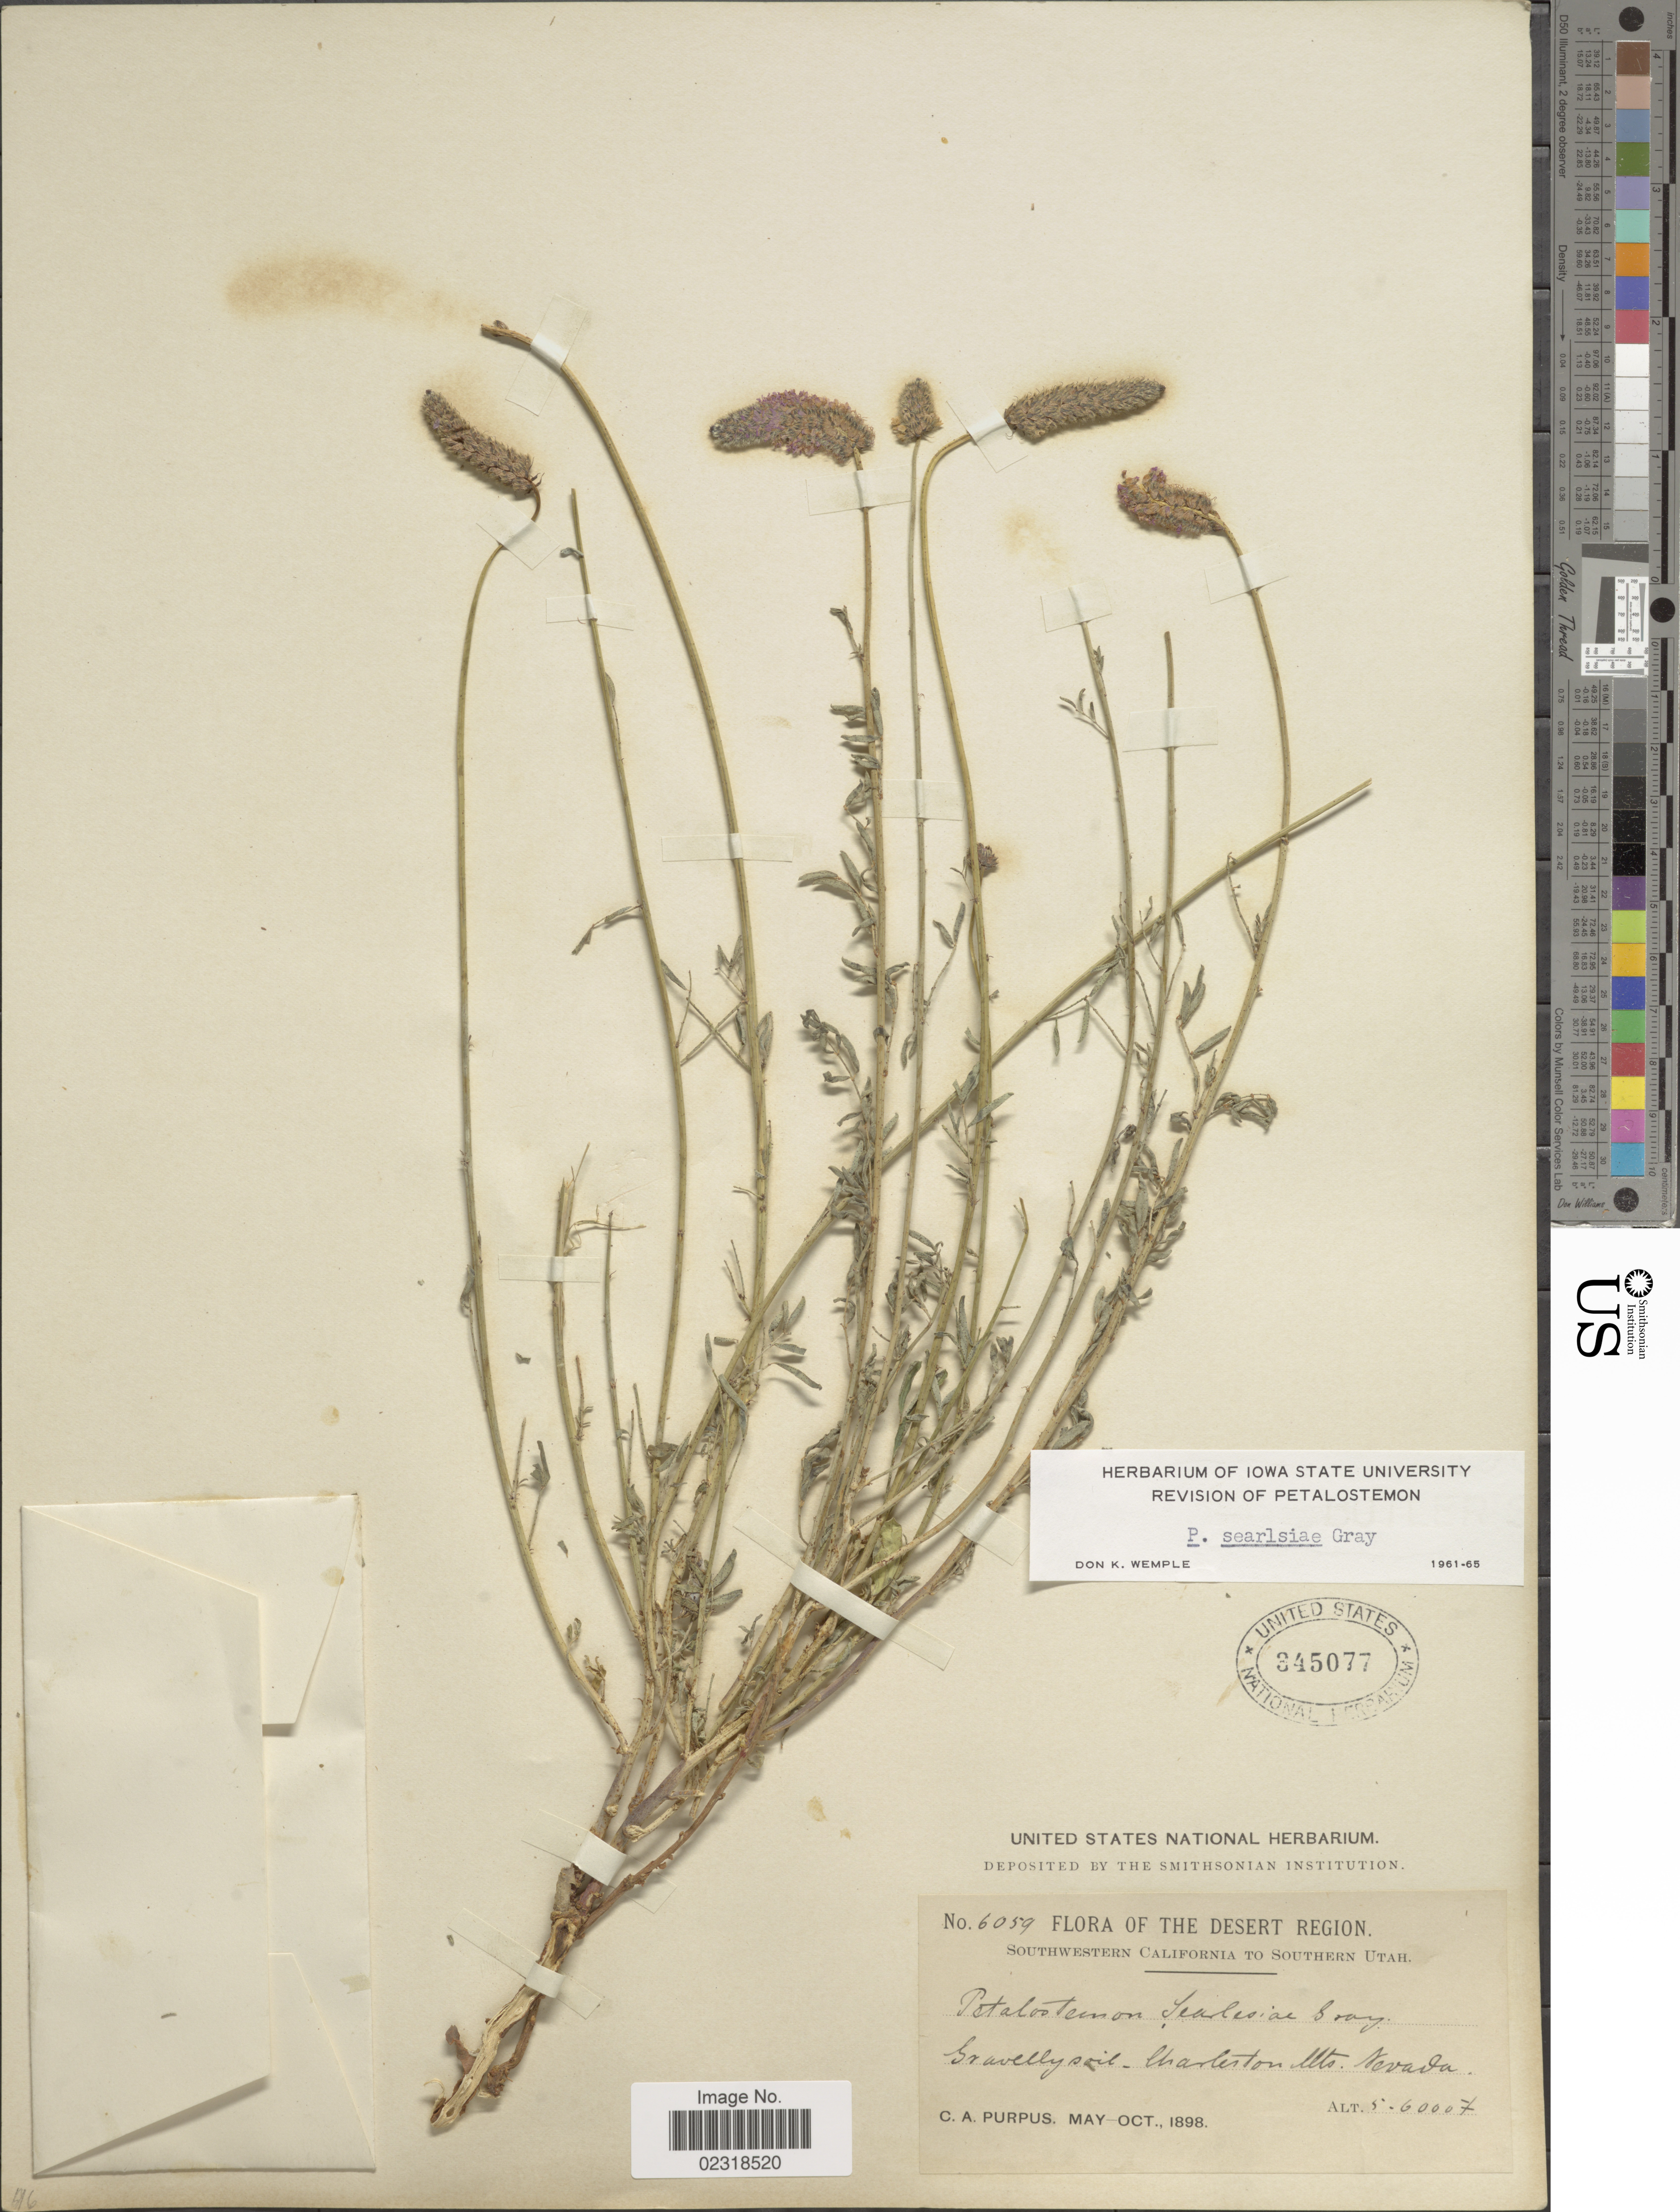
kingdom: Plantae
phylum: Tracheophyta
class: Magnoliopsida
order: Fabales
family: Fabaceae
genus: Dalea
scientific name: Dalea searlsiae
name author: (A. Gray) Barneby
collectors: C. A. Purpus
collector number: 6059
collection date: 1898-05/1898-10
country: United States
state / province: Nevada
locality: The Desert Region, Charleston Mts., Nevada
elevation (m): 1524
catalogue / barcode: US 345077